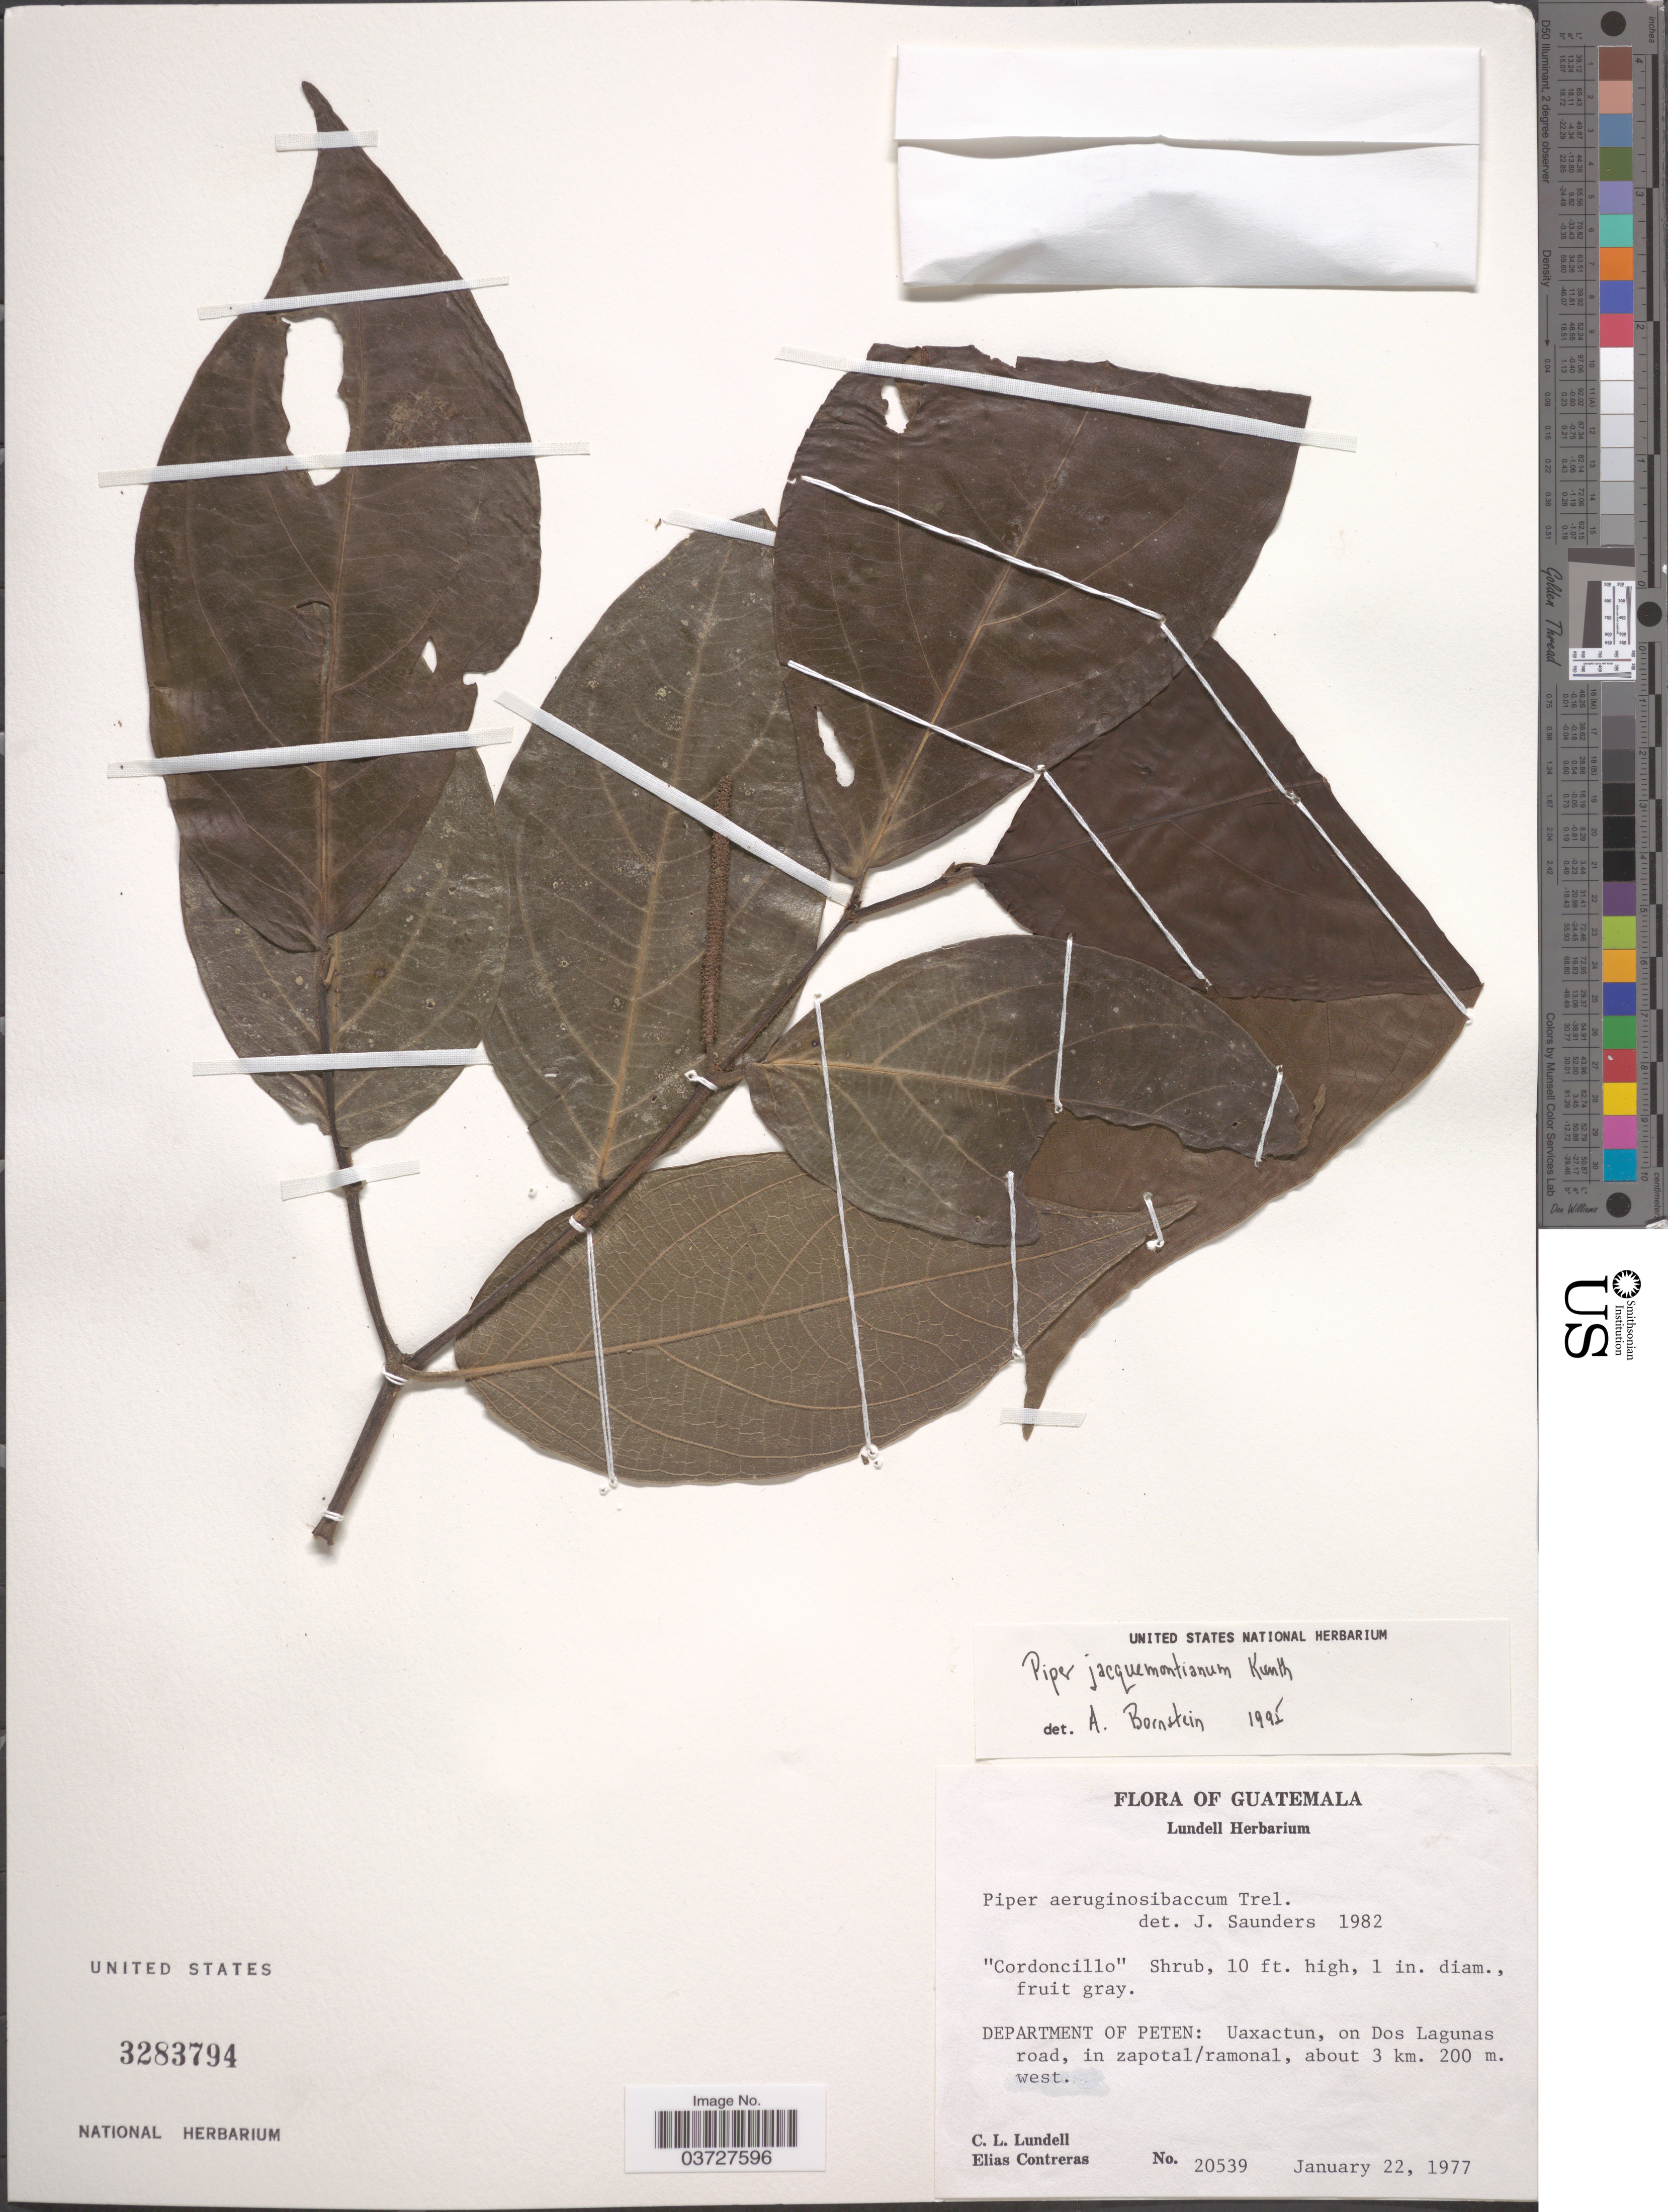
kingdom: Plantae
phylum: Tracheophyta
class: Magnoliopsida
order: Piperales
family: Piperaceae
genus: Piper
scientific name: Piper jacquemontianum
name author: Kunth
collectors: C. L. Lundell & E. Contreras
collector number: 20539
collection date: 1977-01-22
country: Guatemala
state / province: El Peten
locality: Department of Peten: Uaxactun, on Dos Lagunas road, in zapotal/ramonal, about 3 km. west.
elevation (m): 200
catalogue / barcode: US 3283794